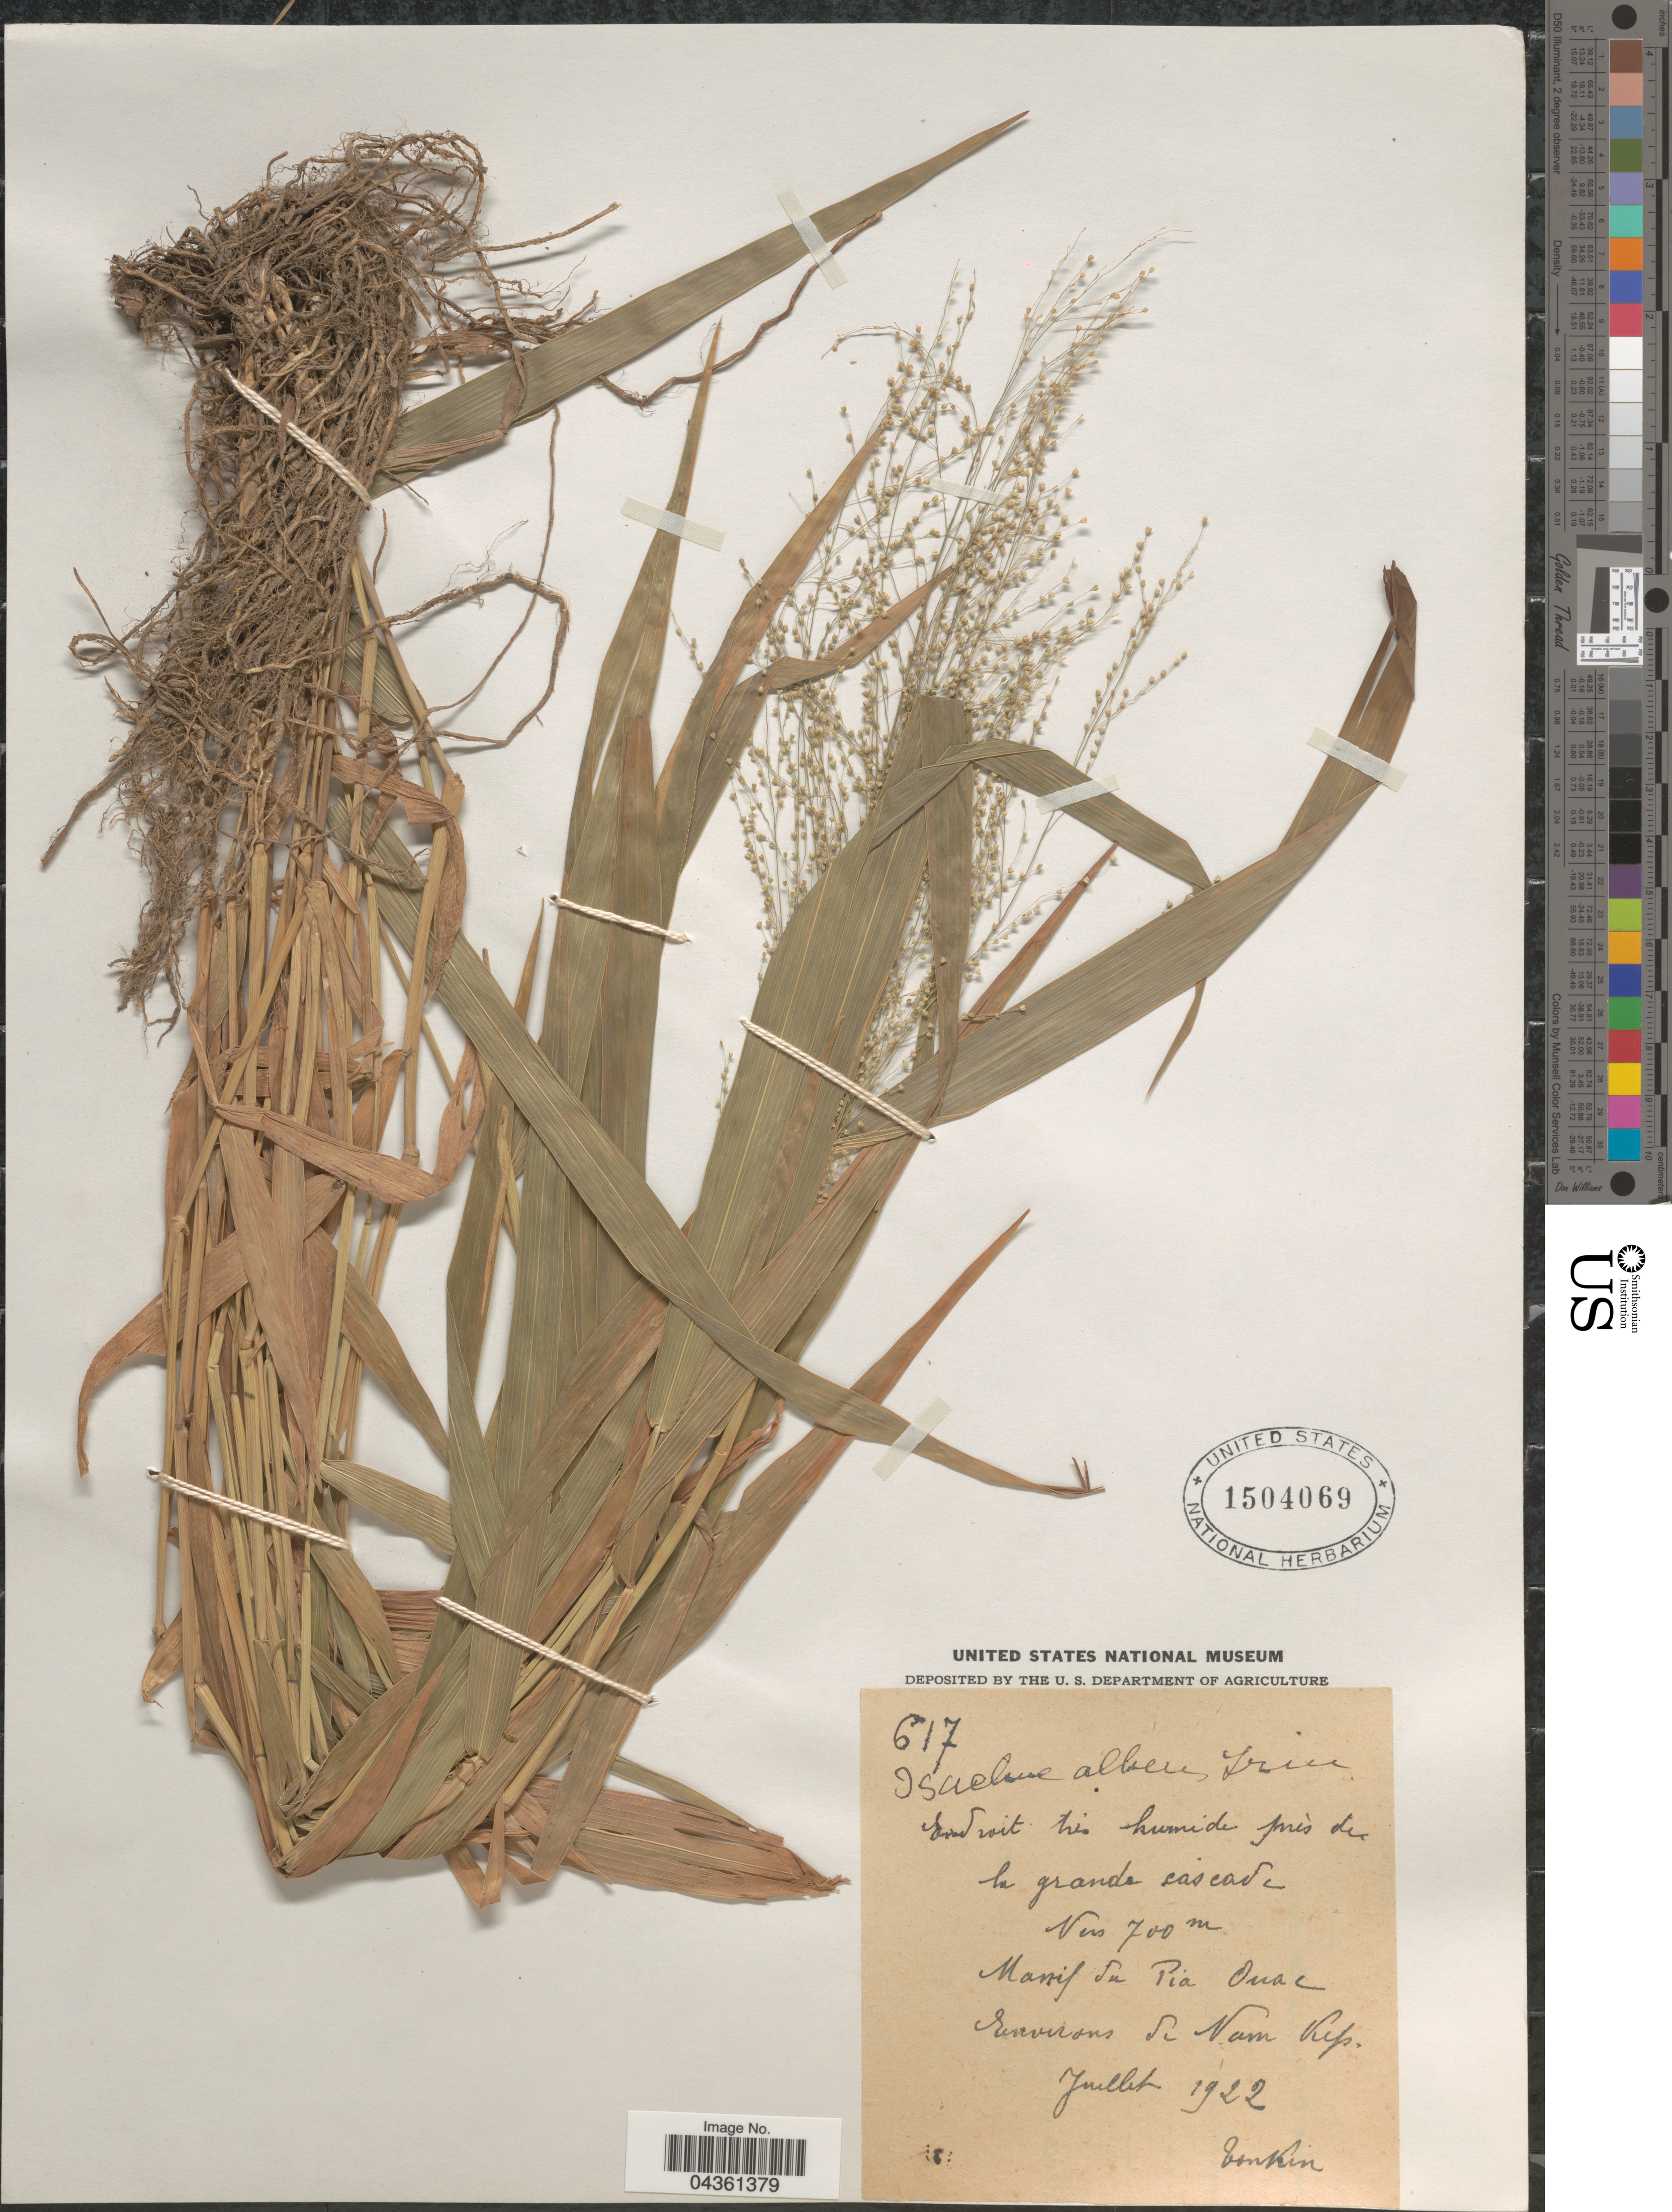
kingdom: Plantae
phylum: Tracheophyta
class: Liliopsida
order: Poales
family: Poaceae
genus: Isachne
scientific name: Isachne albens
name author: Trin.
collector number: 617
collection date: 1922-07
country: Vietnam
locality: Endroit [illegible text] humide près de la grande cascade. Massif du Pia Ouac. Environs de Nam Kep. Tonkin.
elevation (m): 700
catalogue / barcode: US 1504069